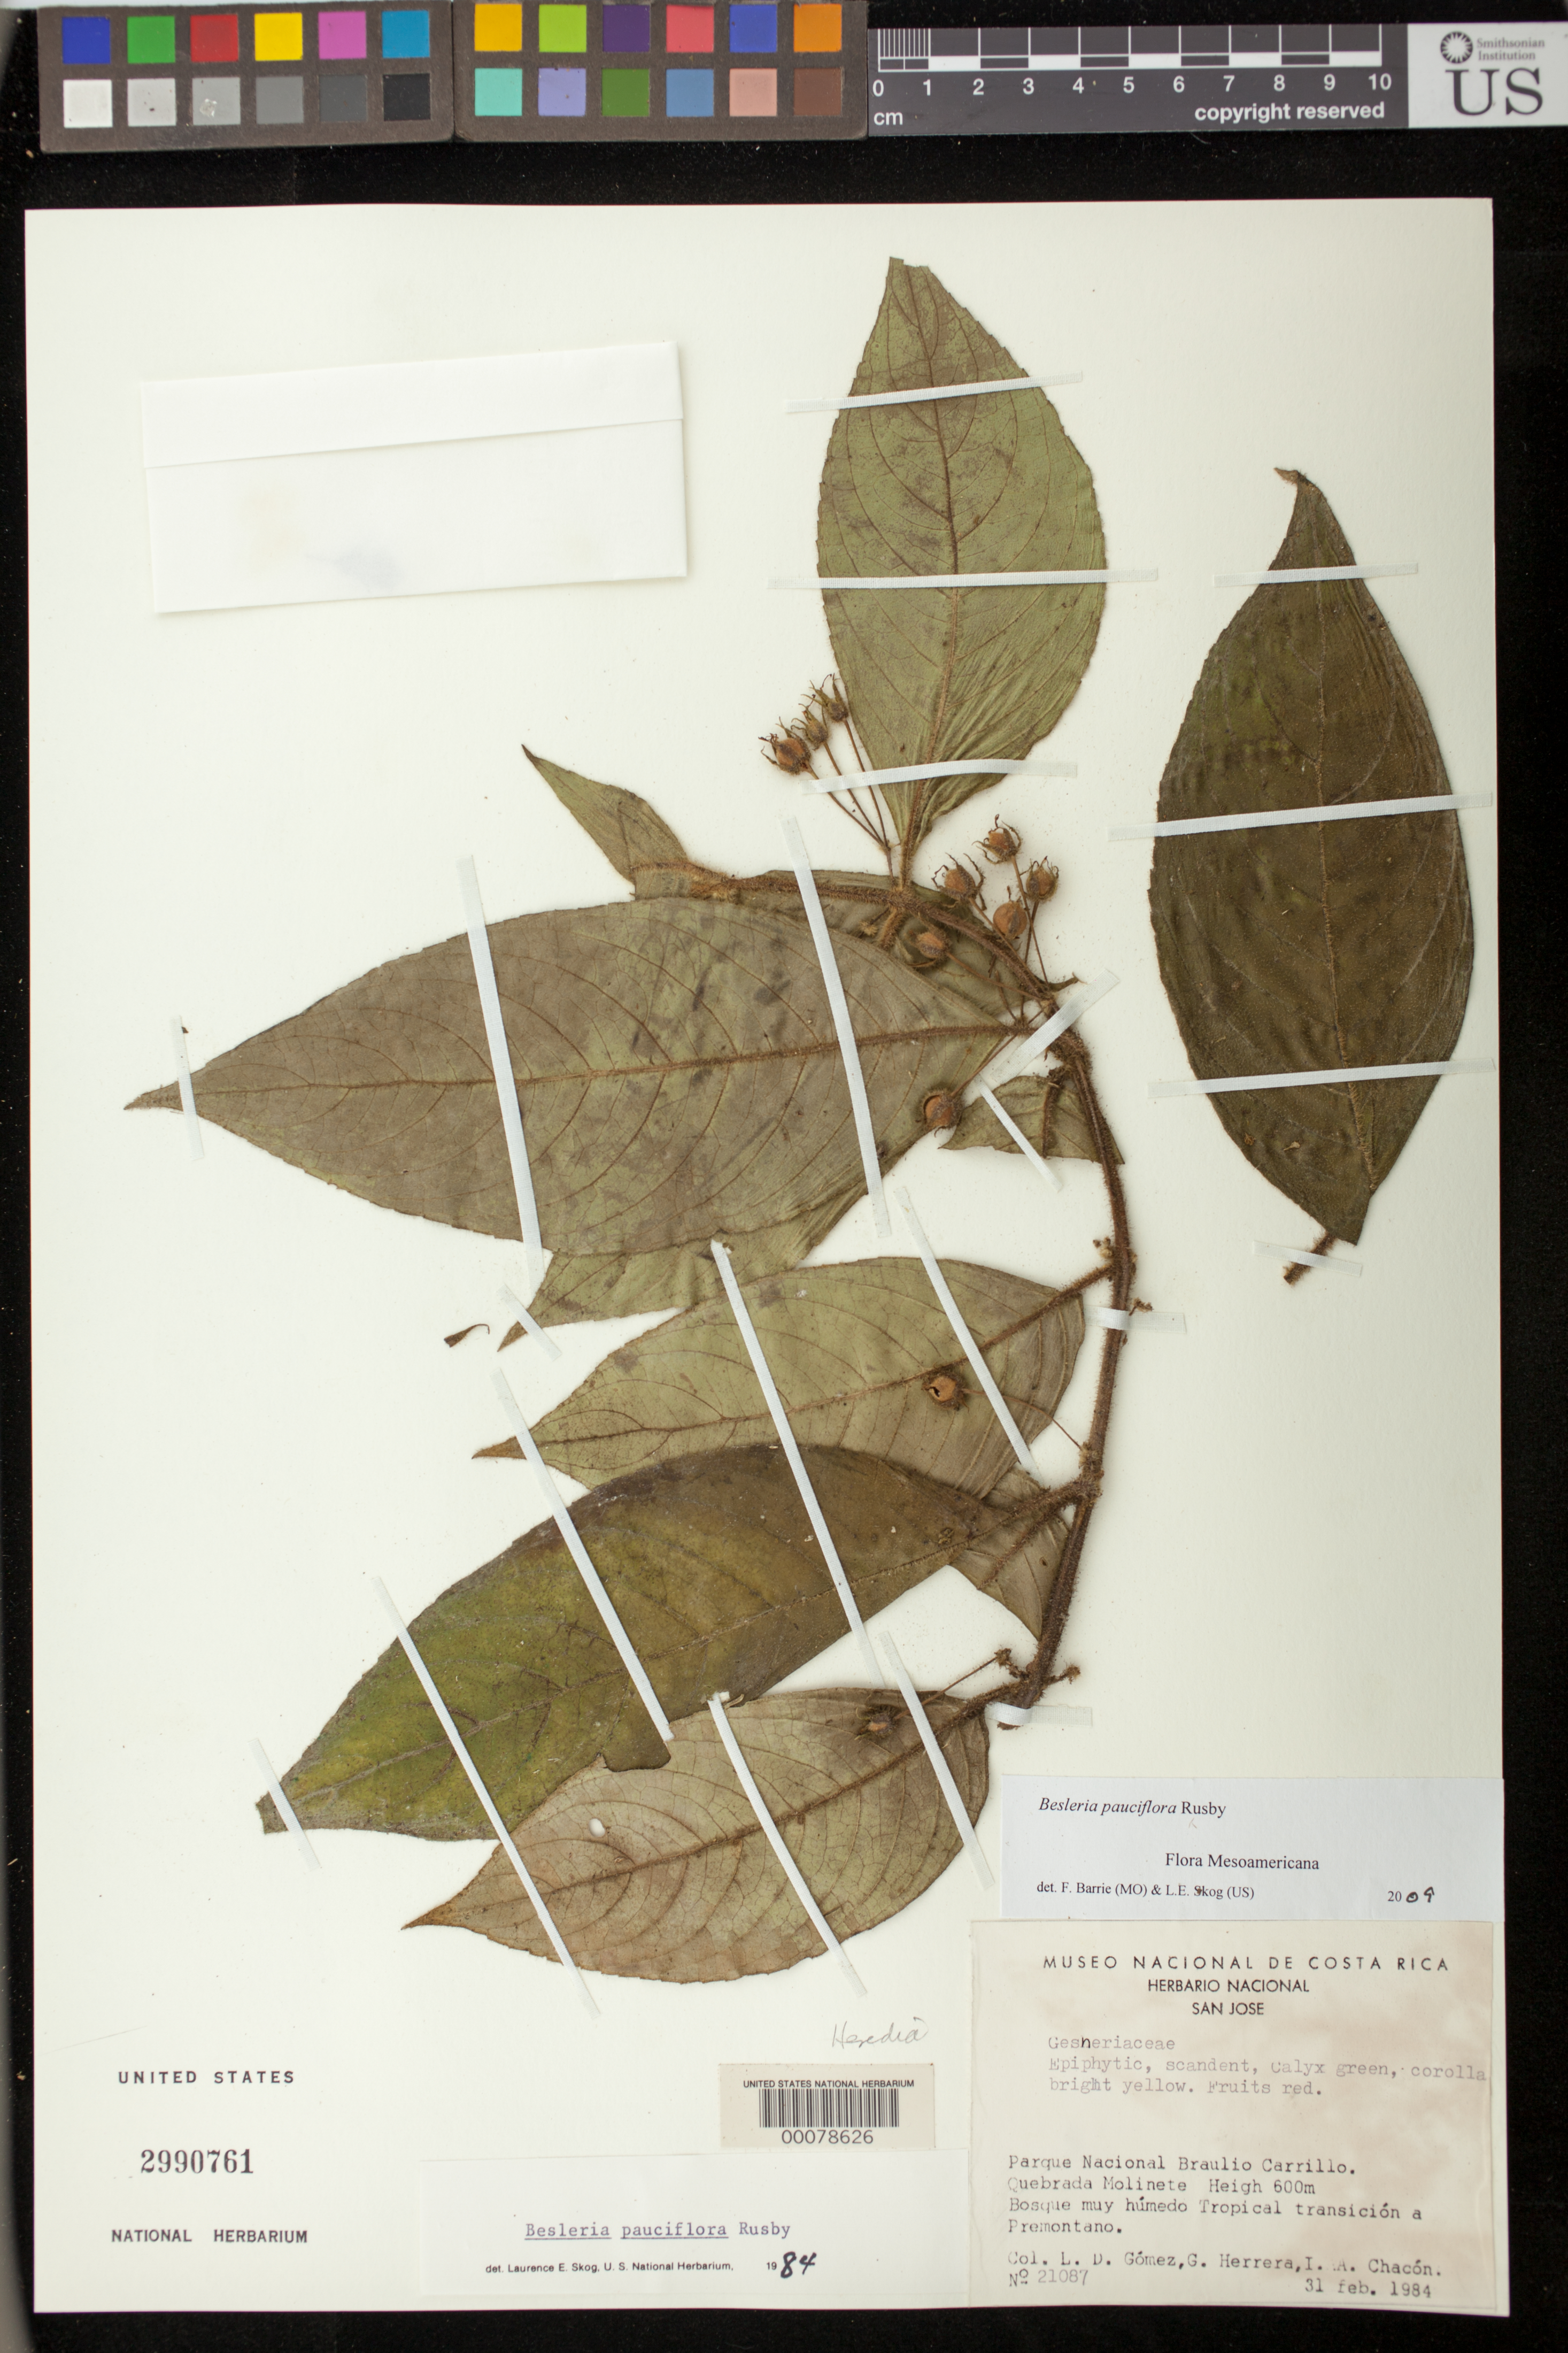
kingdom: Plantae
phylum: Tracheophyta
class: Magnoliopsida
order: Lamiales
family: Gesneriaceae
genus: Besleria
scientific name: Besleria pauciflora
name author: Rusby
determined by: Skog, Laurence E.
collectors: L. D. Gómez, G. Herrera & I. Chacón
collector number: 21087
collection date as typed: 13 Feb 1984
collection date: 1984-02-13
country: Costa Rica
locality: Parque Nacional Braulio Carrillo, Quebrada Molinete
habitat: Bosque muy húmedo, tropical transición a premontano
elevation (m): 600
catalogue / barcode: US 2990761